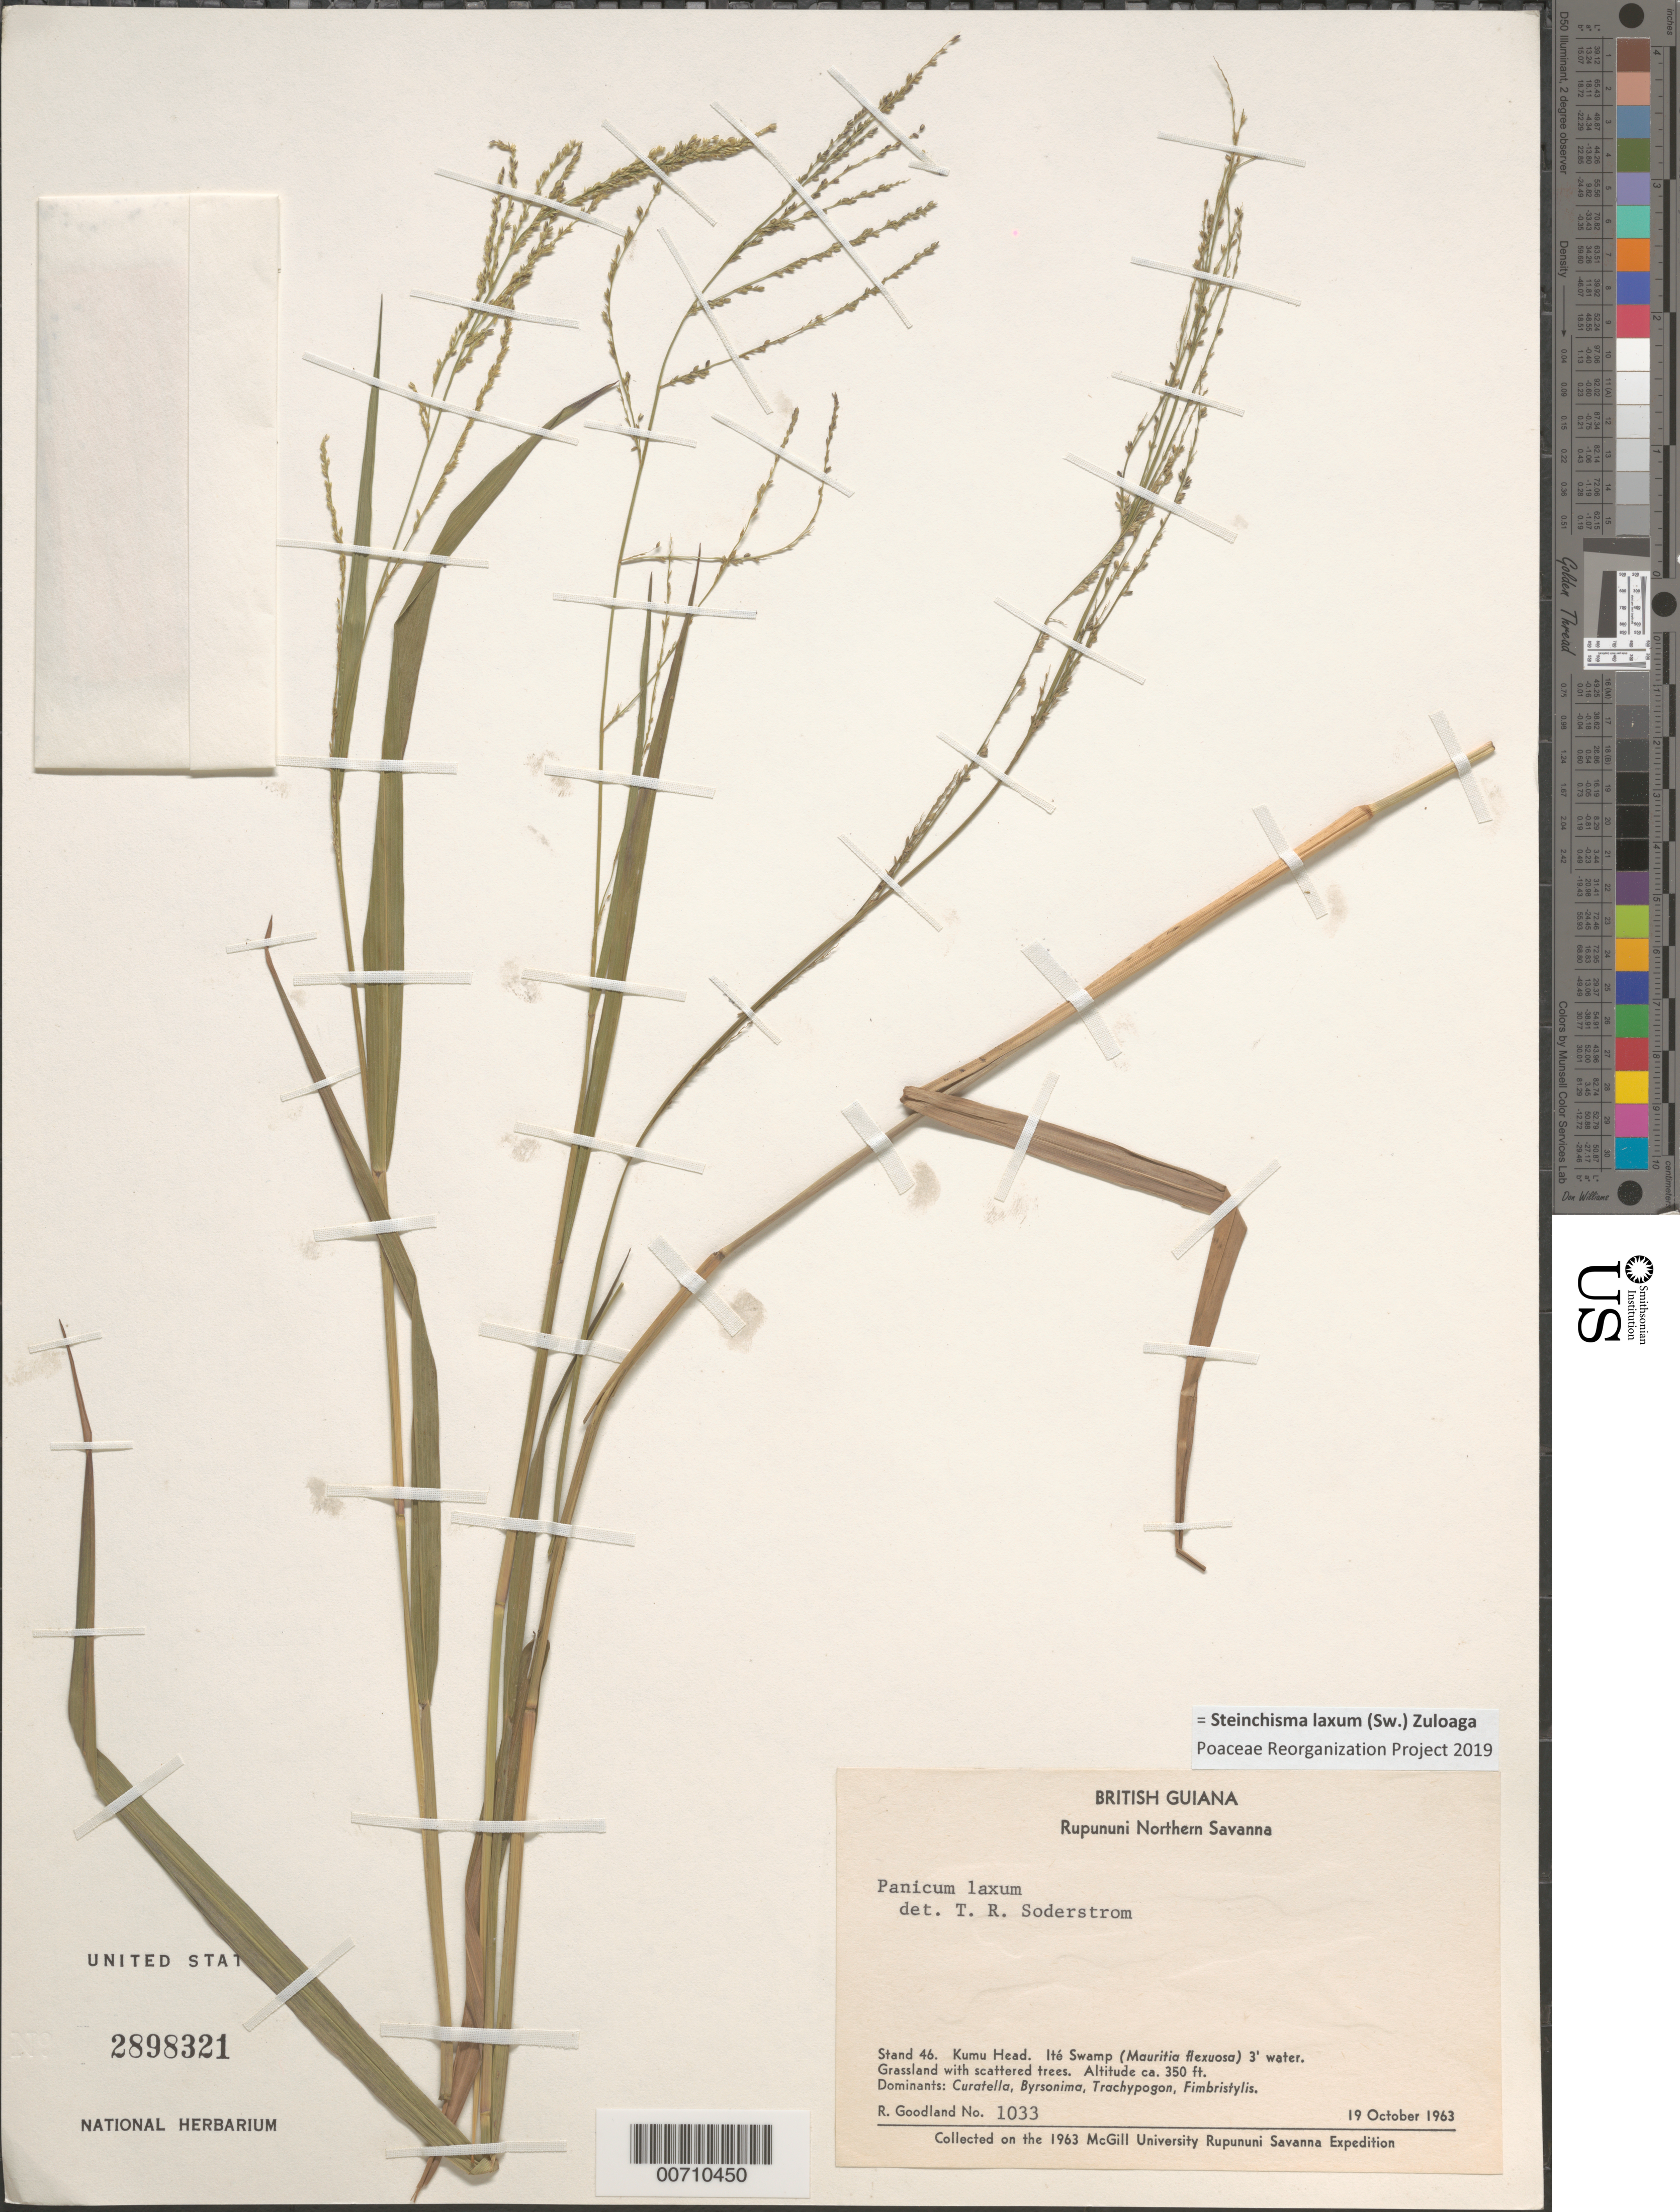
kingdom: Plantae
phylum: Tracheophyta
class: Liliopsida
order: Poales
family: Poaceae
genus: Panicum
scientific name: Panicum laxum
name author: Sw.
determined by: Soderstrom, T. R.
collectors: R. Goodland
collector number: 1033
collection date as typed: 19-Oct-63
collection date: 1963-10-19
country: Guyana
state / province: U. Takutu-U. Essequibo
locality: Rupununi Northern Savanna, Kumu Head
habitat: Ité Swamp (Mauritia flexuosa) 3' water. Grassland with scattered trees. Dominants: Curatella, Byrsonima, Trachypogon & Fimbristylis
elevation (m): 107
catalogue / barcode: US 2898321